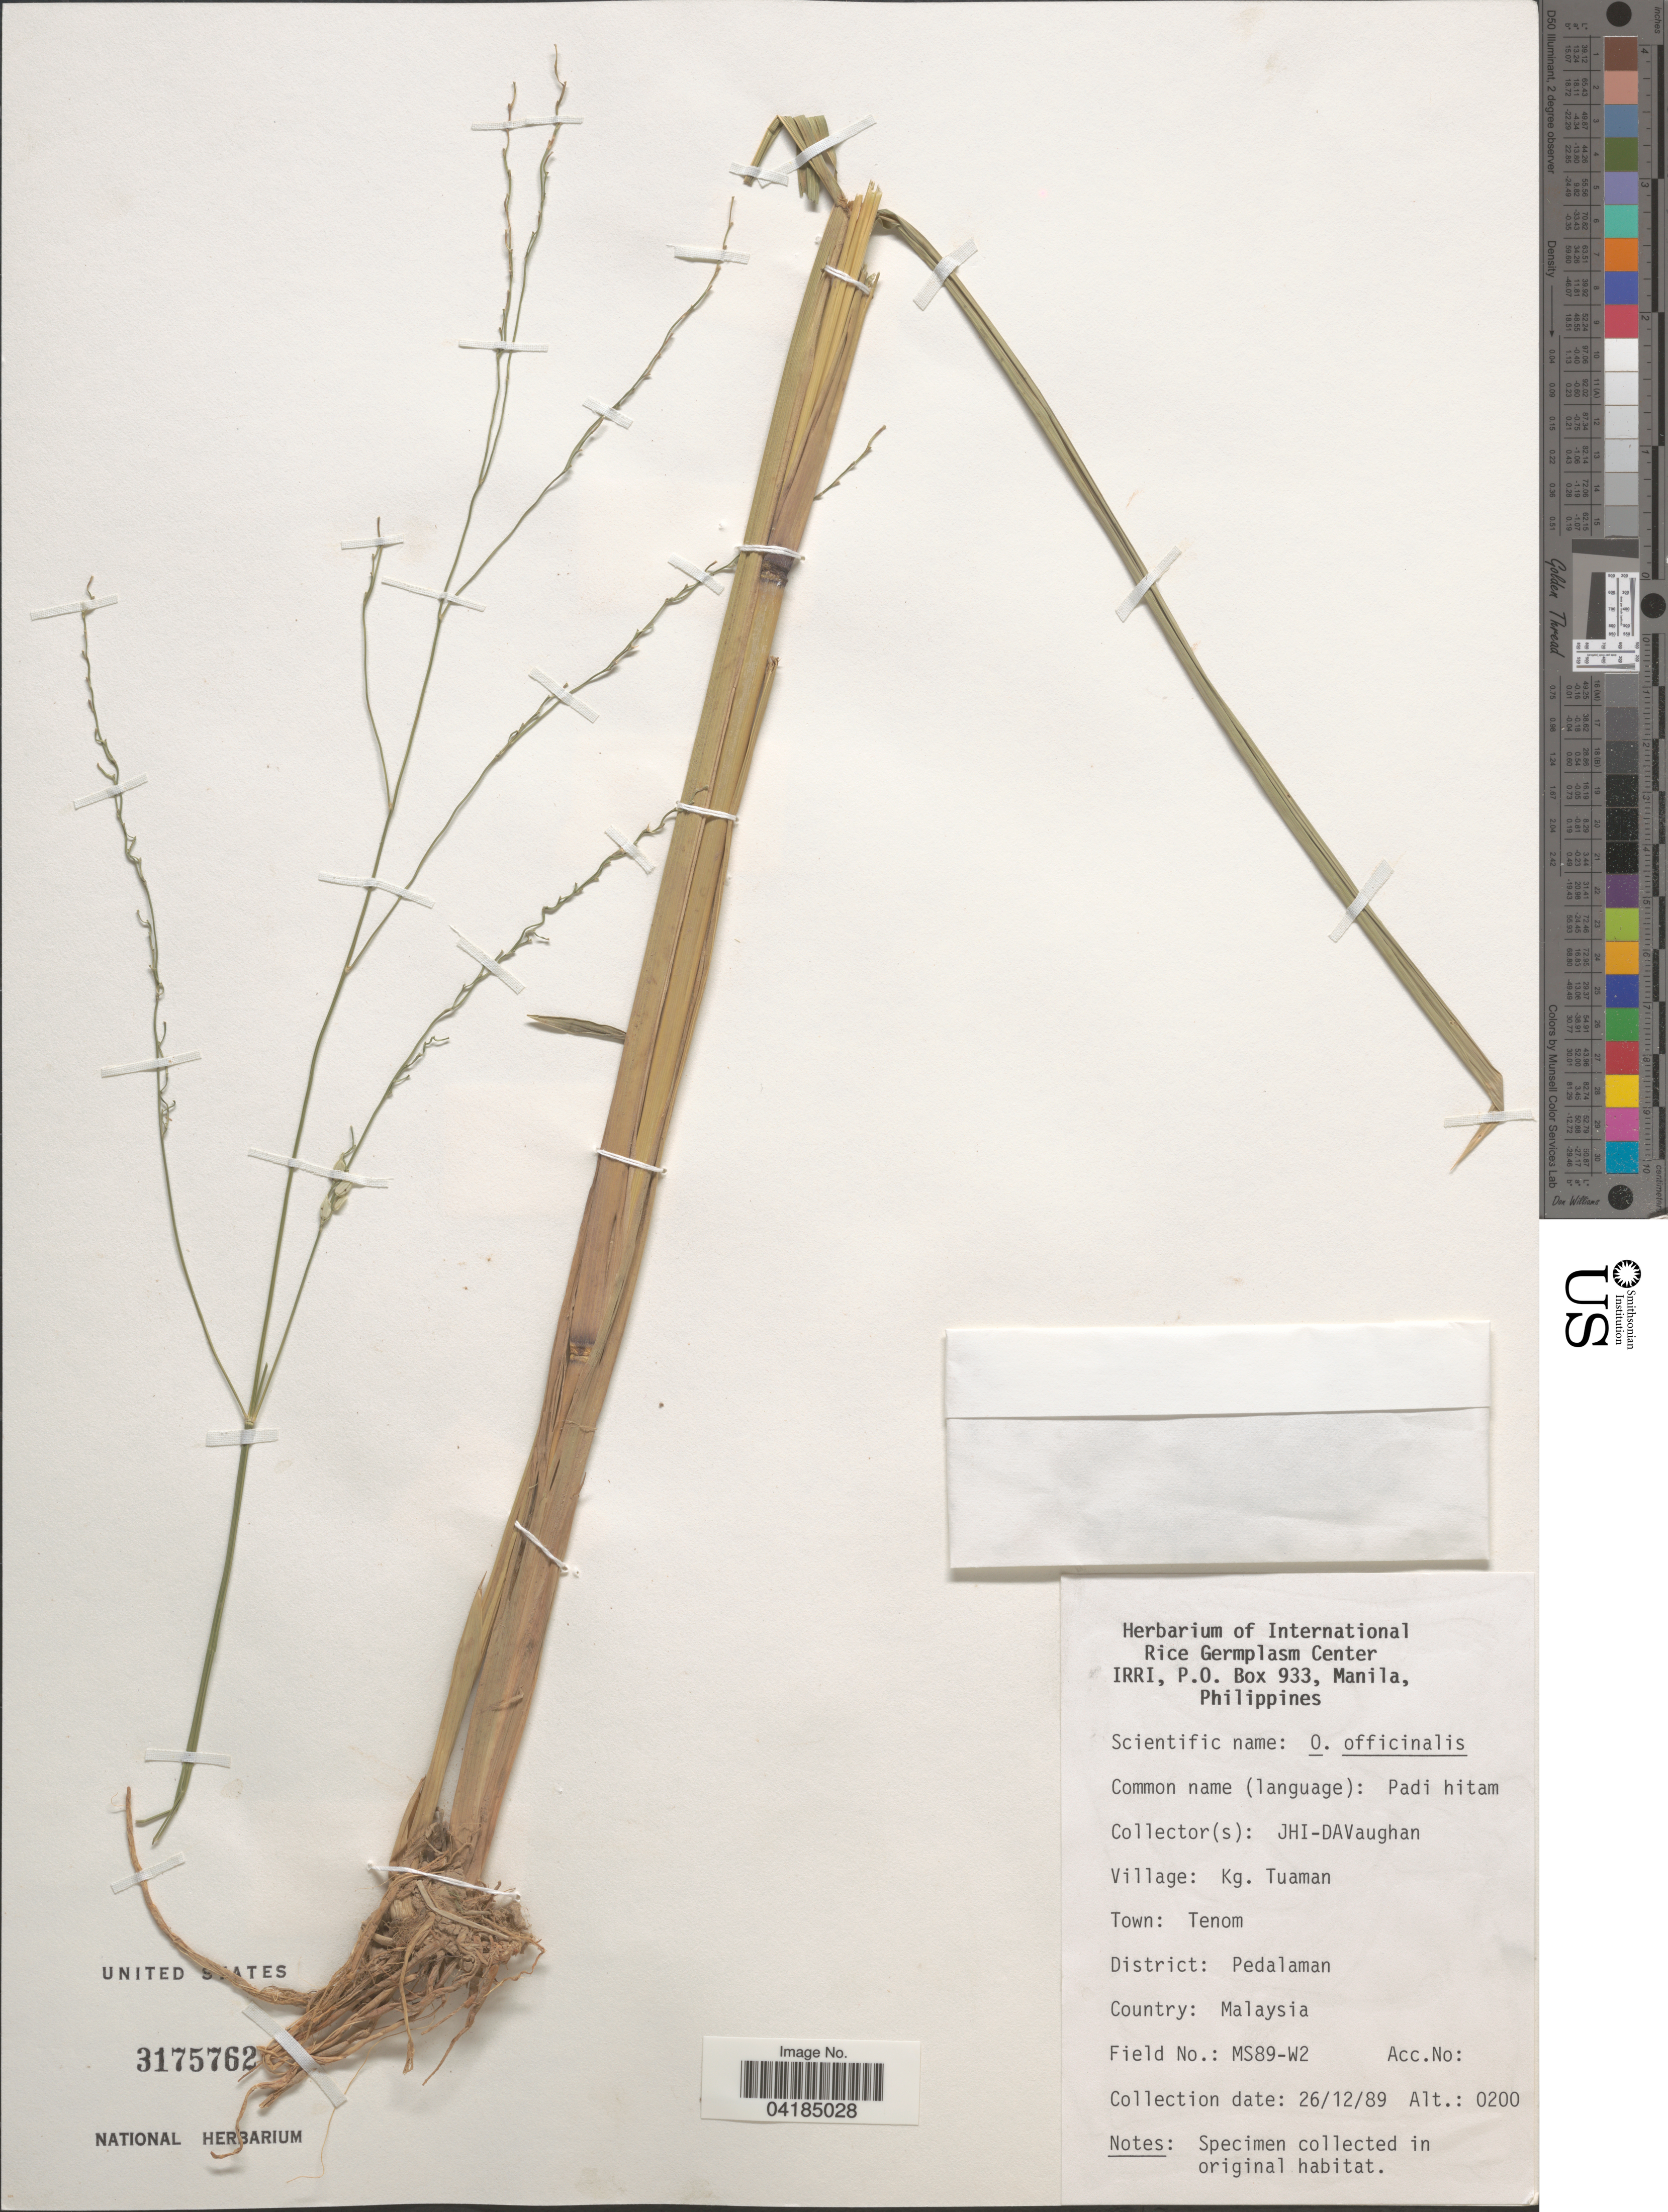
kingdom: Plantae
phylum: Tracheophyta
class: Liliopsida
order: Poales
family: Poaceae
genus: Oryza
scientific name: Oryza officinalis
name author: Wall.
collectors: J. H. I. & D. Vaughan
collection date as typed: Transcribed d/m/y: 26/12/89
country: Malaysia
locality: Village: Kg. Tuaman. Town: Tenom. District: Pedalaman. Field No.: MS89-W2.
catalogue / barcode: US 3175762